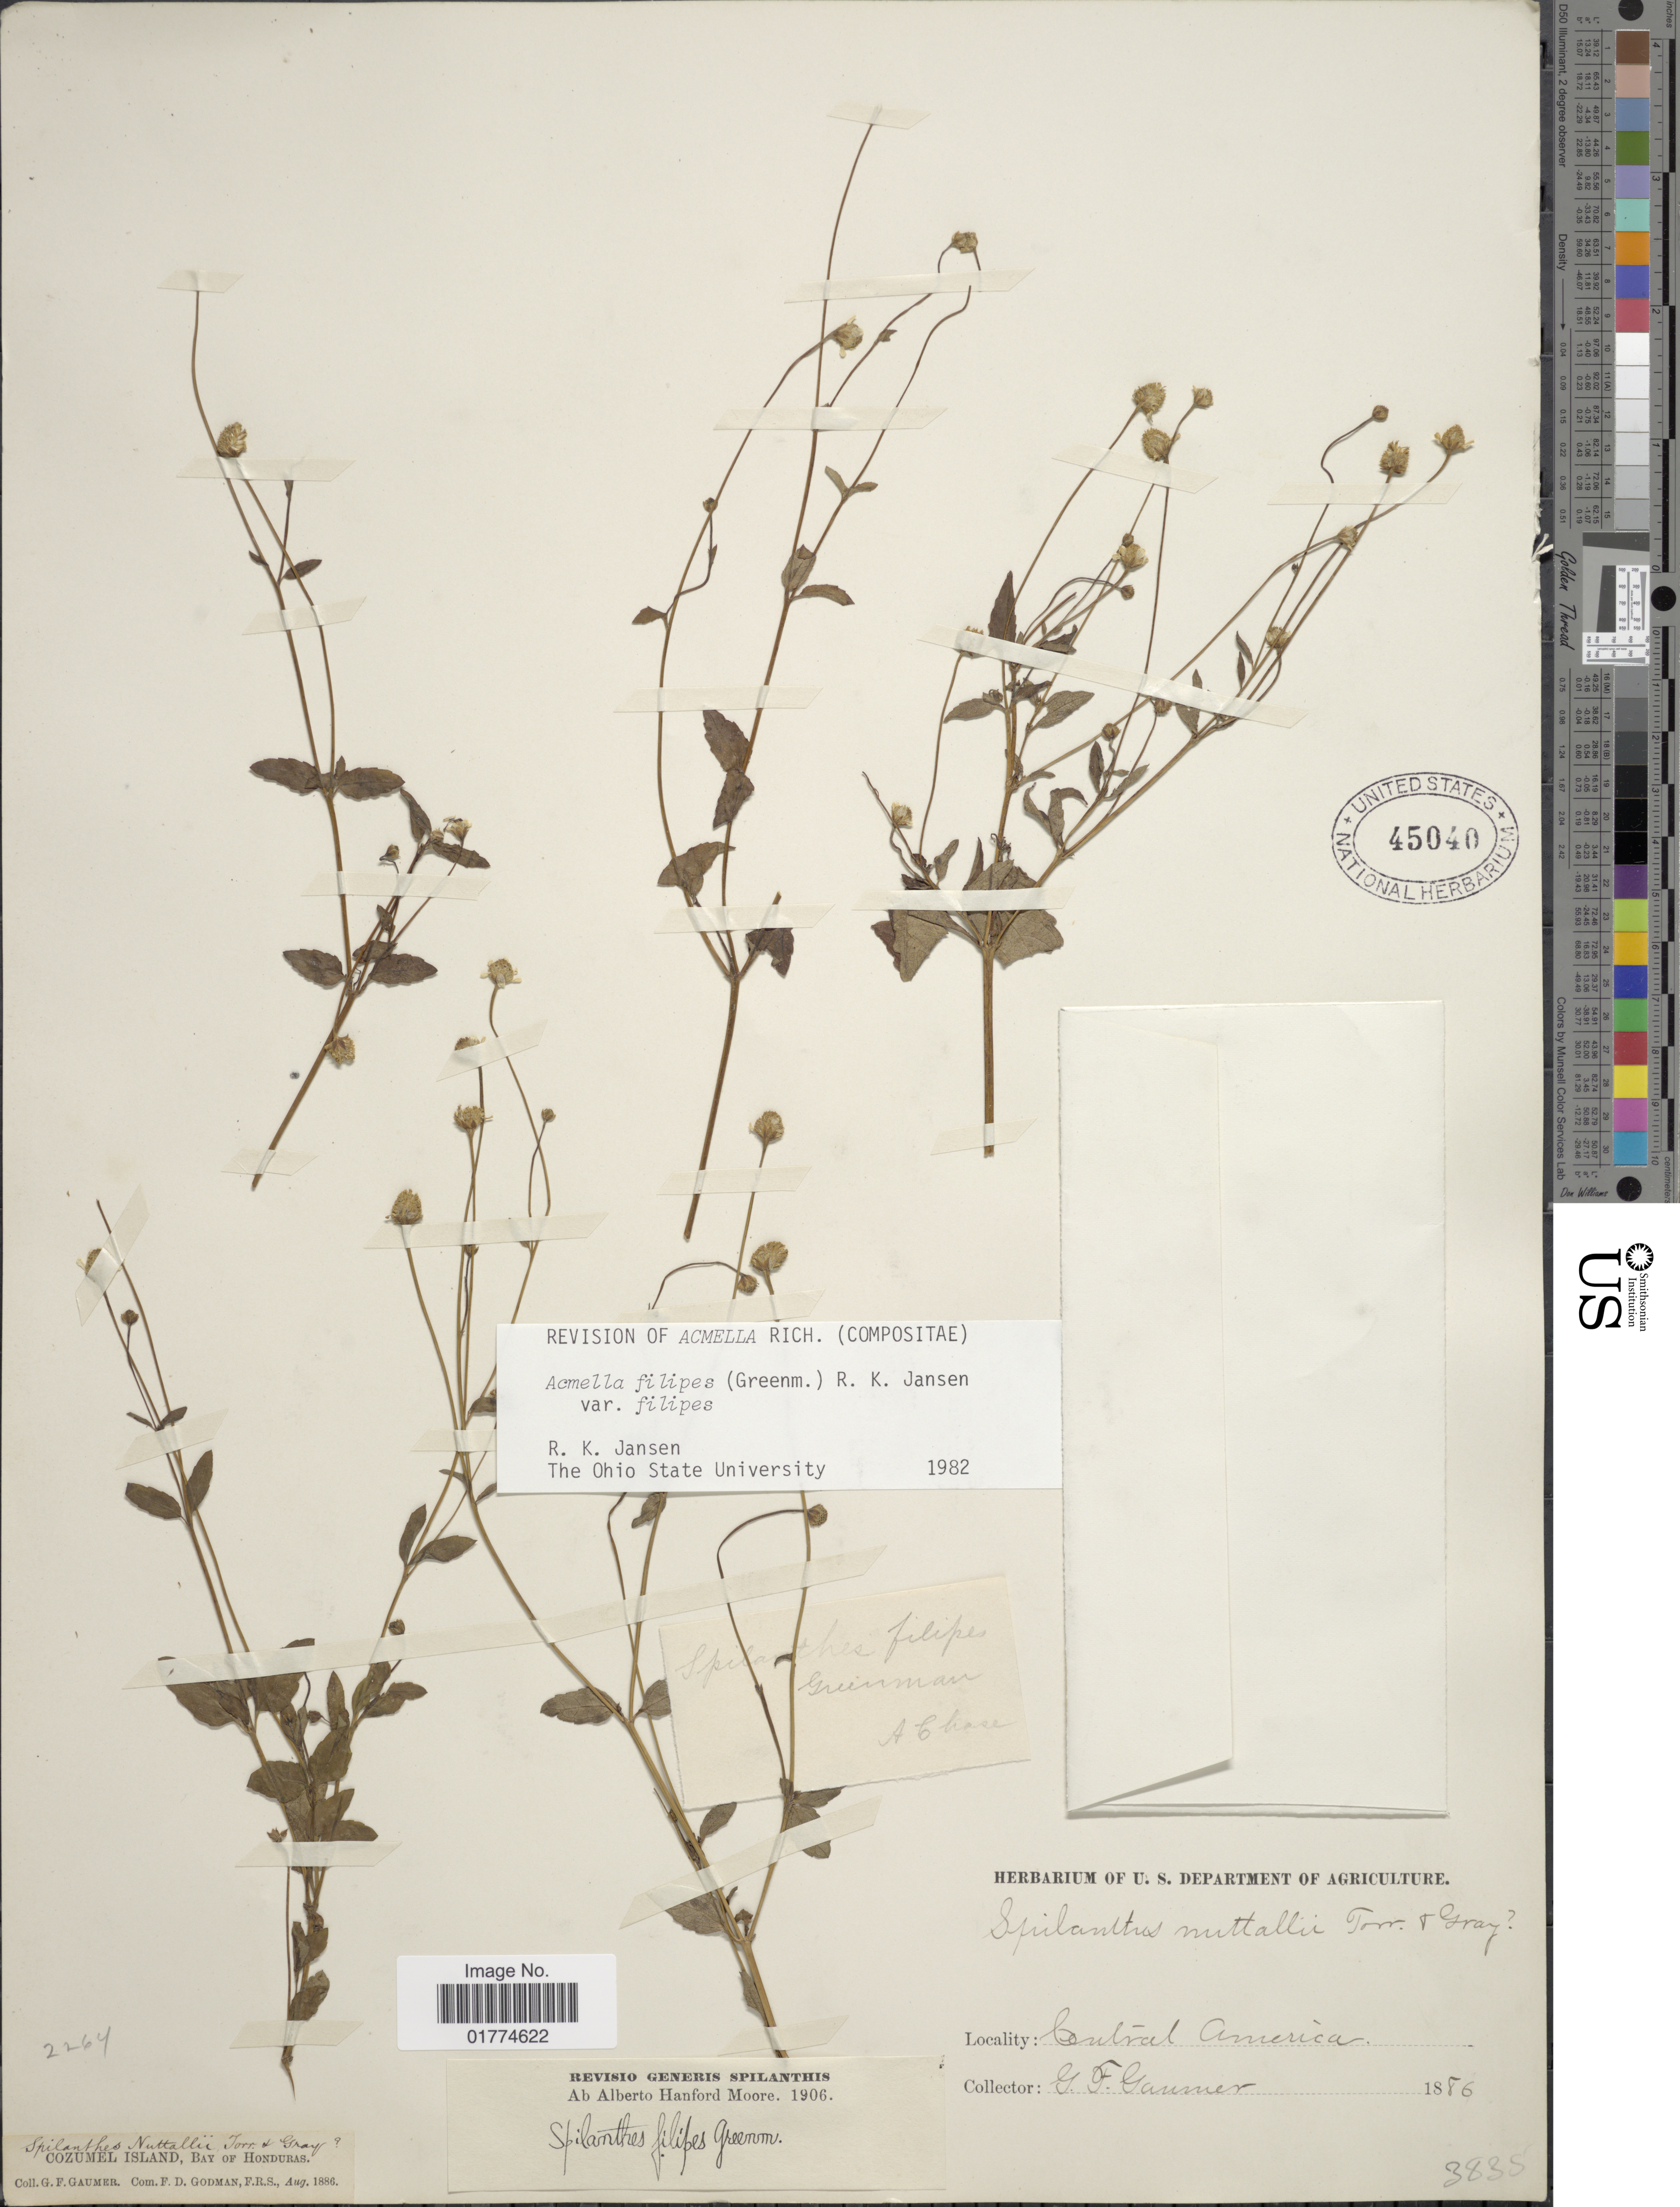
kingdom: Plantae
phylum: Tracheophyta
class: Magnoliopsida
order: Asterales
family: Asteraceae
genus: Acmella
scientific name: Acmella filipes var. filipes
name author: (Greenm.) R.K. Jansen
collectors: G. F. Gaumer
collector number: s.n.?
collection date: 1886-08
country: Honduras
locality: Cozumel Island, Bay of Honduras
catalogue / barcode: US 45040